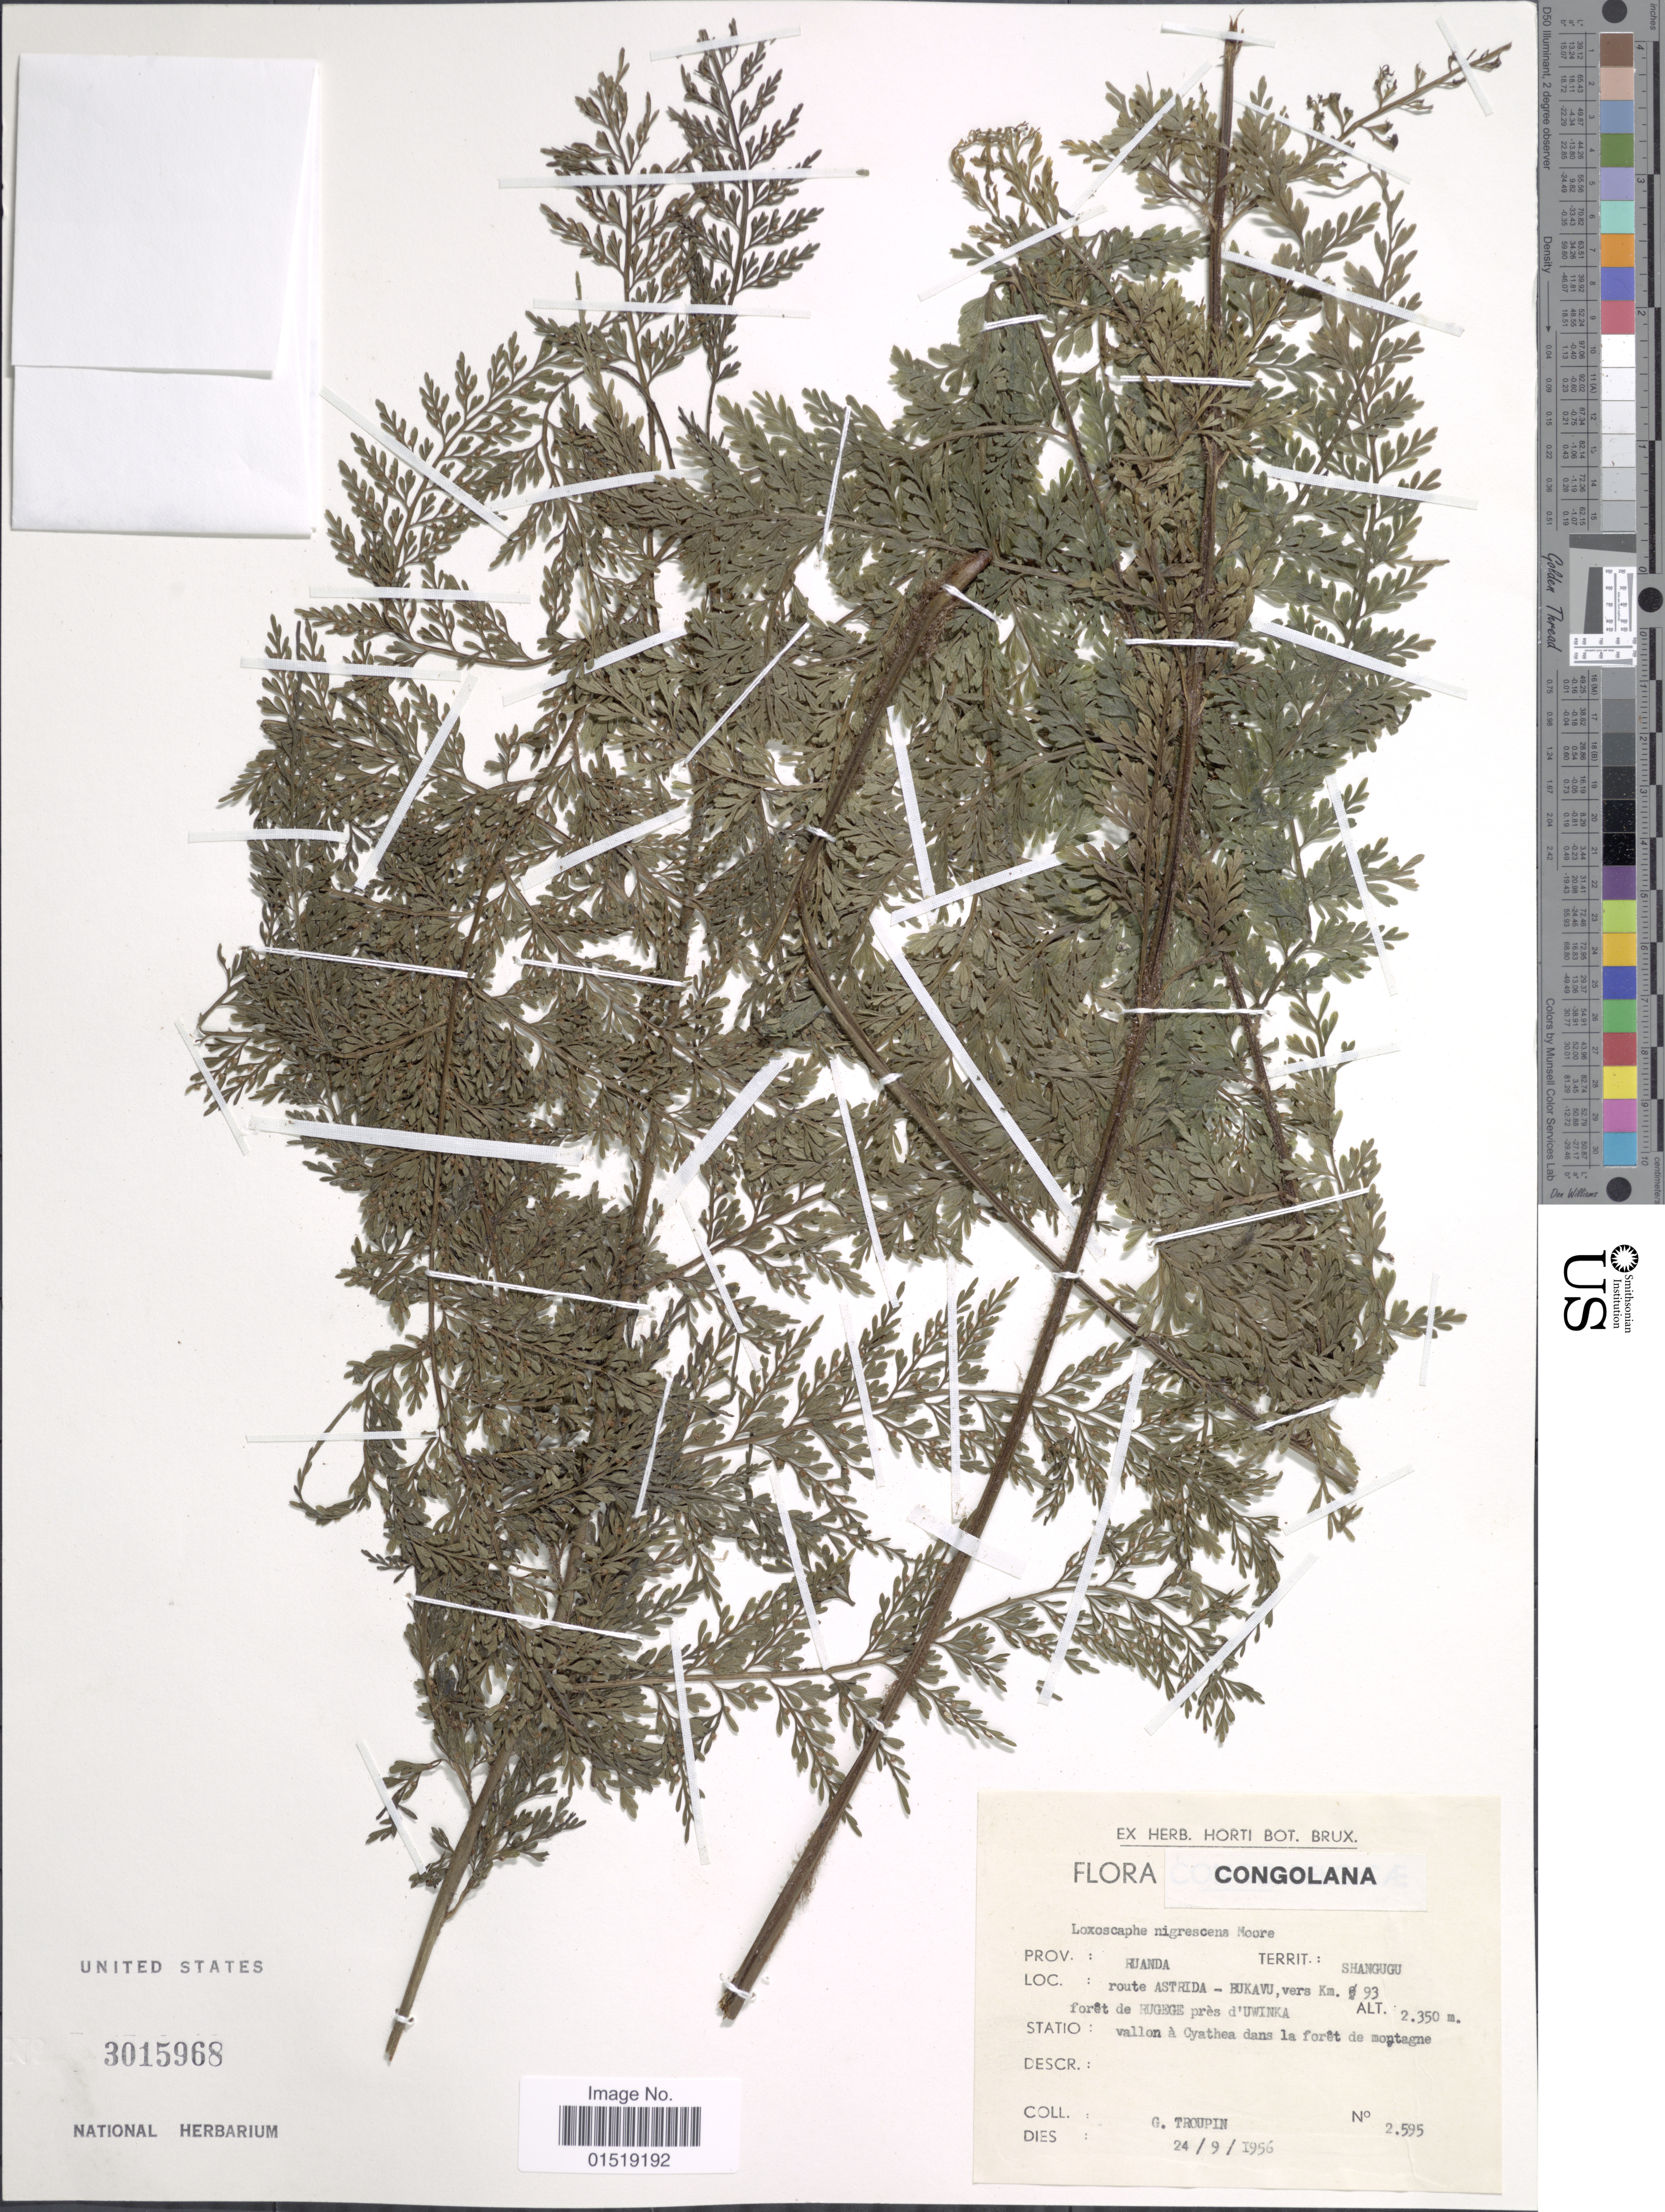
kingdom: Plantae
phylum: Tracheophyta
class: Polypodiopsida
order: Polypodiales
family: Aspleniaceae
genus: Asplenium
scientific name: Asplenium hypomelas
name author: Kuhn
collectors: G. Troupin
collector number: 2595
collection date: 1956-09-24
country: Rwanda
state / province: Sud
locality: Congolana. Prov.: Ruanda. Territ.: Shangugu. Route Astrida - Bukavu, vers Km. 93, forêt de Rugege près d'Uwinka.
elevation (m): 2350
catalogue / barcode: US 3015968